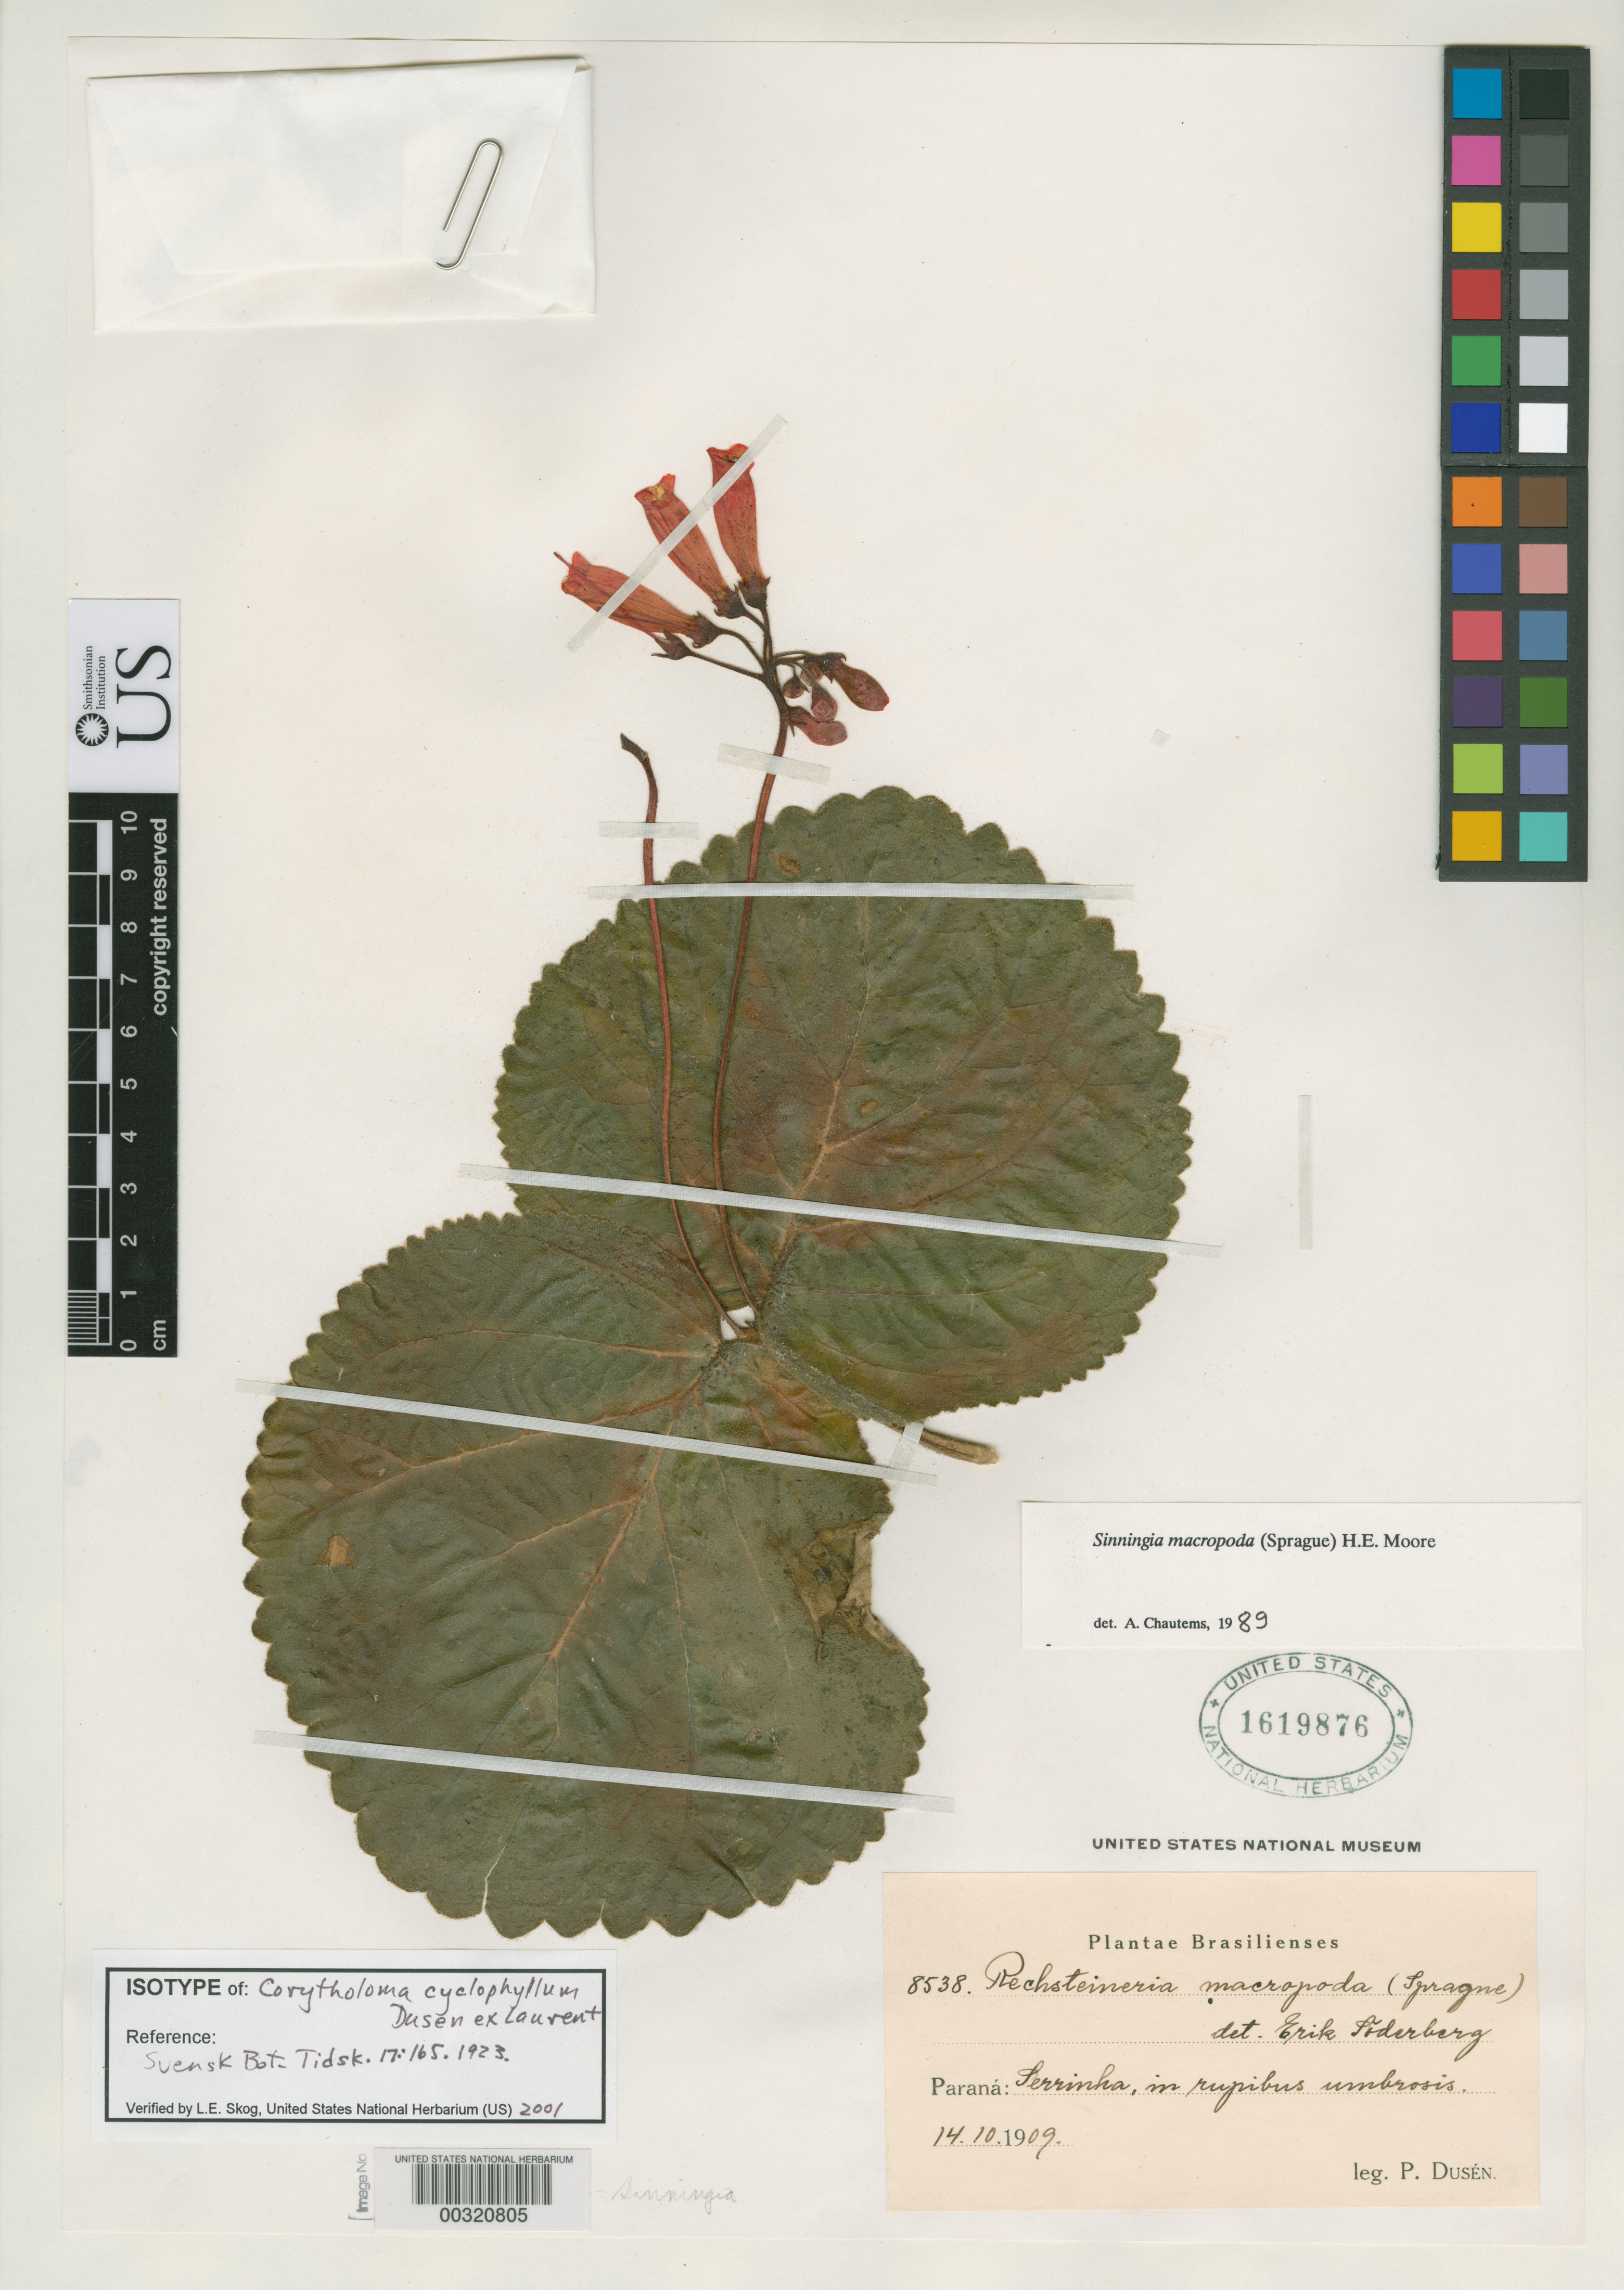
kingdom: Plantae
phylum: Tracheophyta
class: Magnoliopsida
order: Lamiales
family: Gesneriaceae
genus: Corytholoma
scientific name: Corytholoma cyclophyllum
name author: Dusén ex Laurent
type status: Isotype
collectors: P. Dusén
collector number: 8538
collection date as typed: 14 Oct 1909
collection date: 1909-10-14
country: Brazil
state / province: Paraná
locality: Serrinha.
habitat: In rupibus umbrosis.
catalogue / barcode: US 1619876